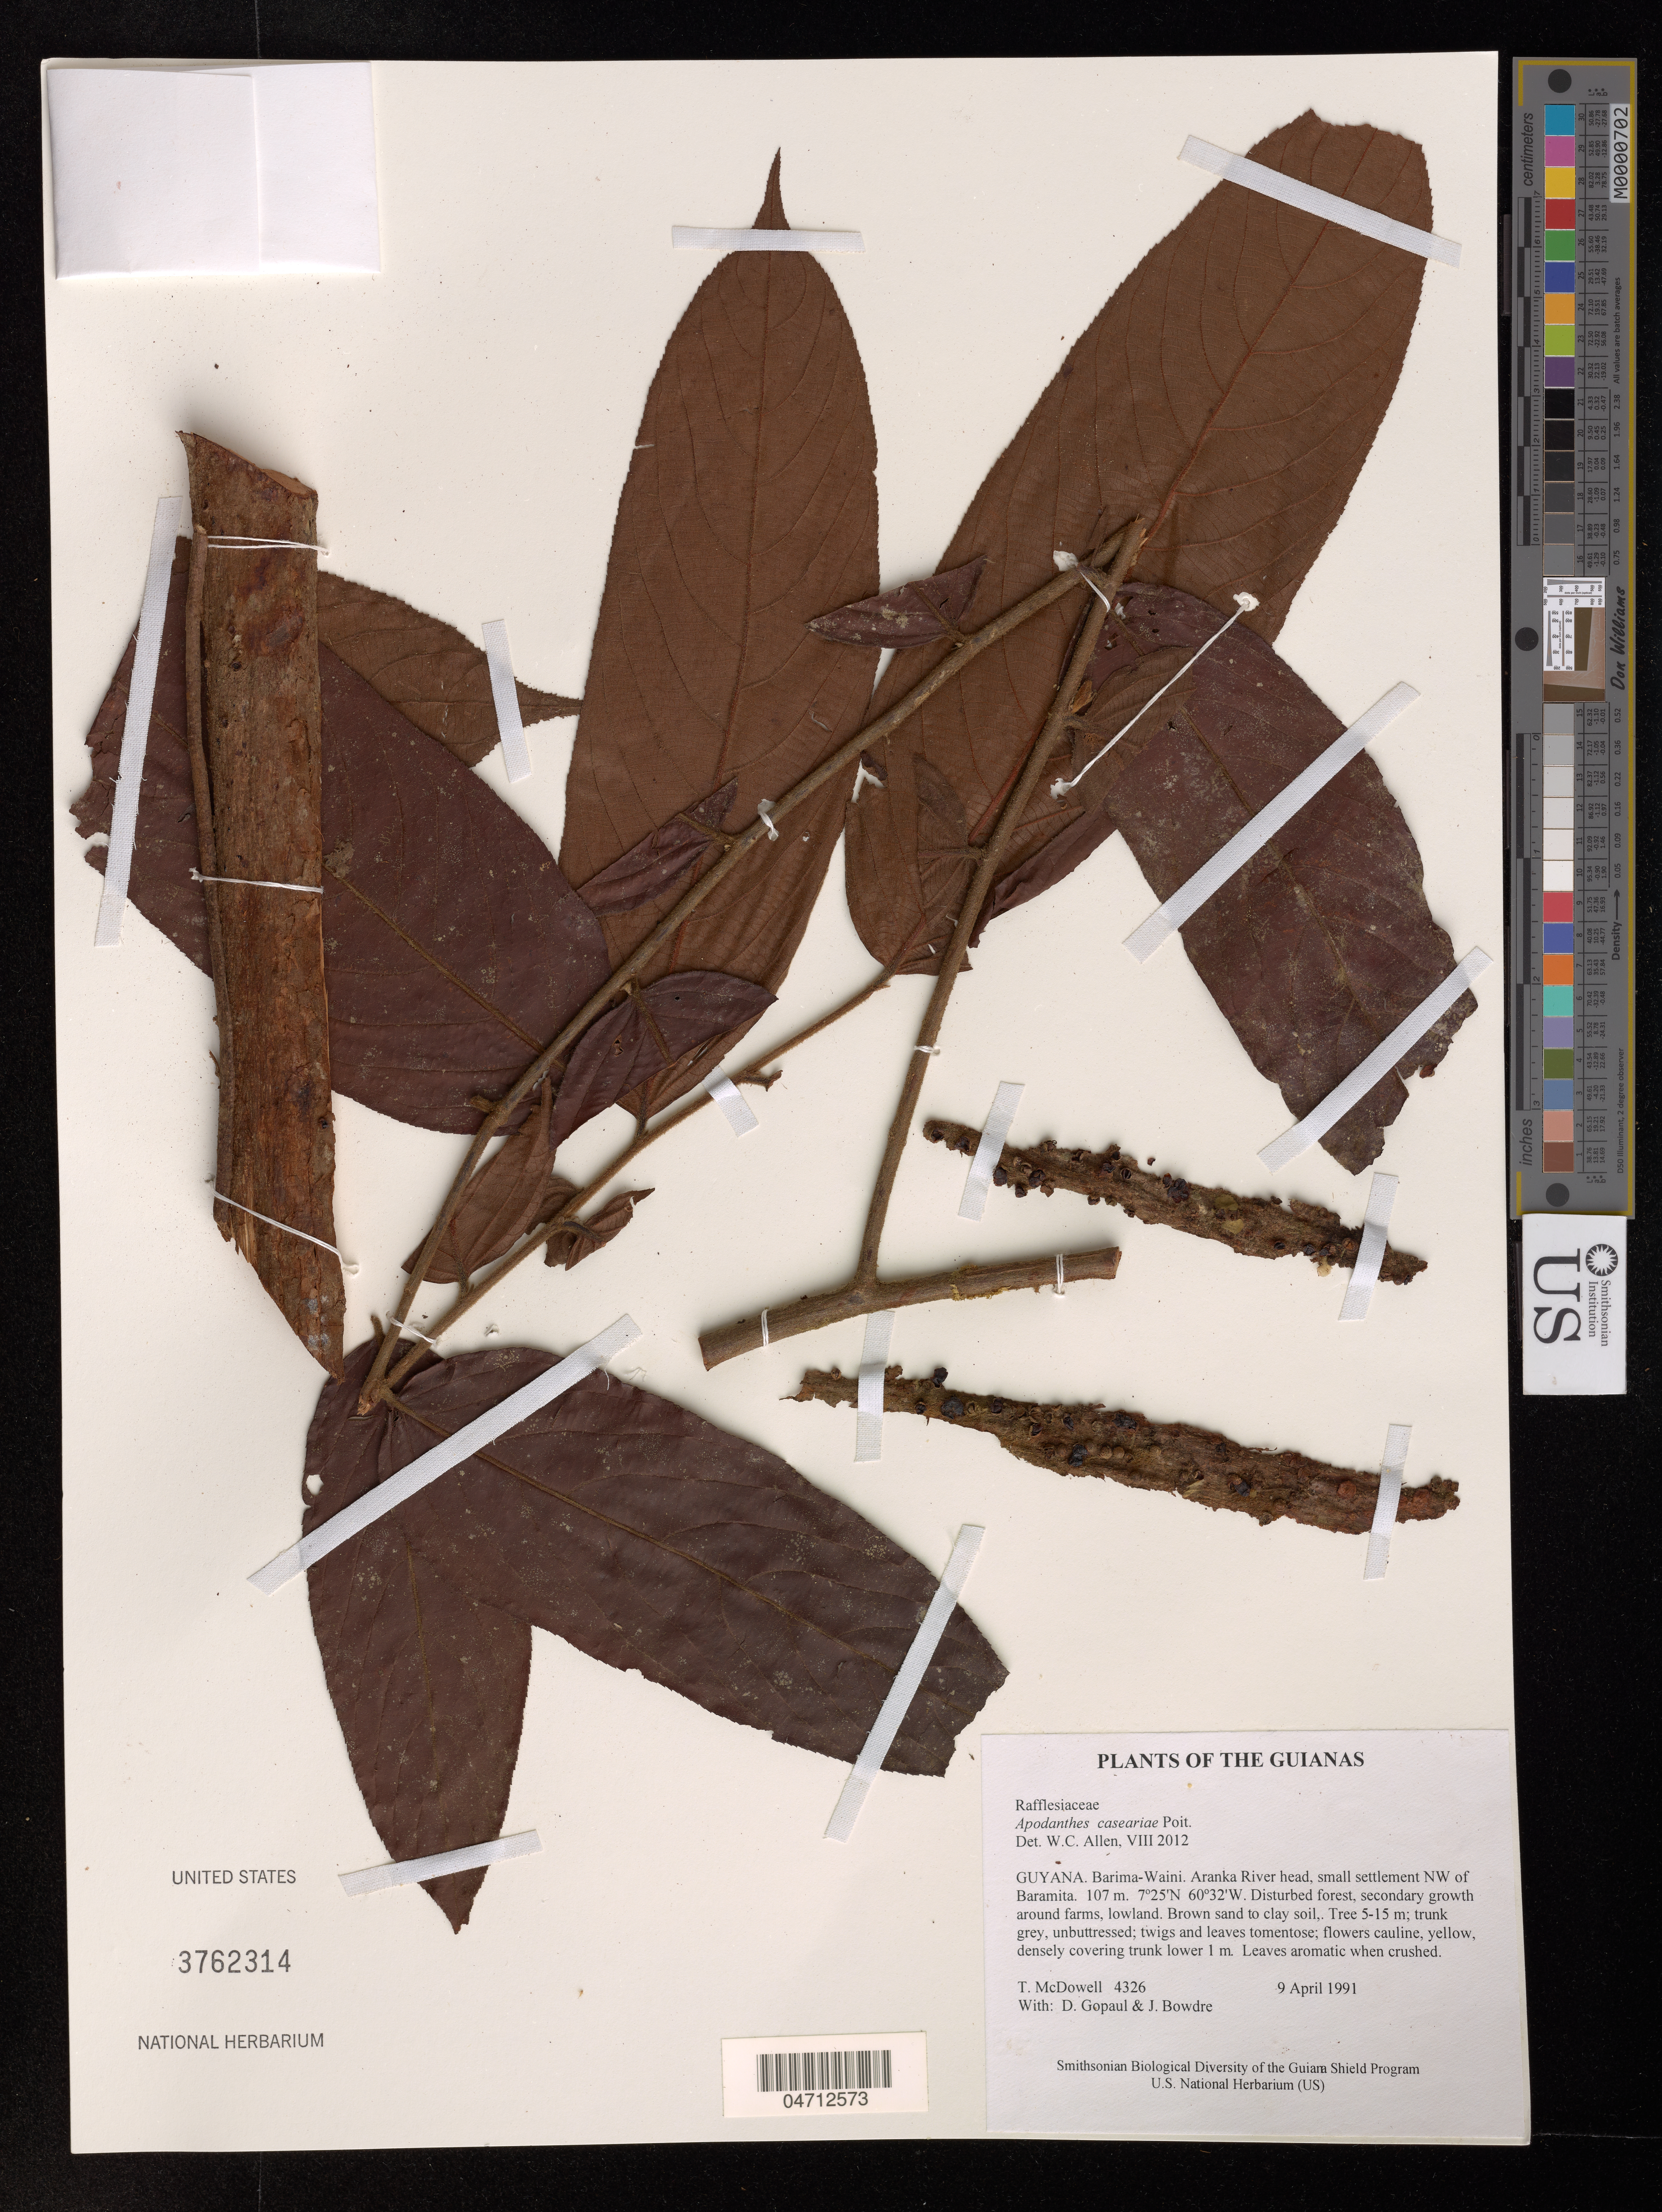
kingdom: Plantae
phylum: Tracheophyta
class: Magnoliopsida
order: Cucurbitales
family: Apodanthaceae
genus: Apodanthes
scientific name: Apodanthes caseariae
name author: Poit.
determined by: Allen, W. C., (UNITED STATES)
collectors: T. McDowell, D. Gopaul & J. Bowdre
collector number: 4326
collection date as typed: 9 April 1991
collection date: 1991-04-09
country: Guyana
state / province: Barima-Waini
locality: Aranka River head, small settlement NW of Baramita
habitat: Disturbed forest, secondary growth around farms, lowland. Brown sand to clay soil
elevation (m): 107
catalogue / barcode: US 3762314